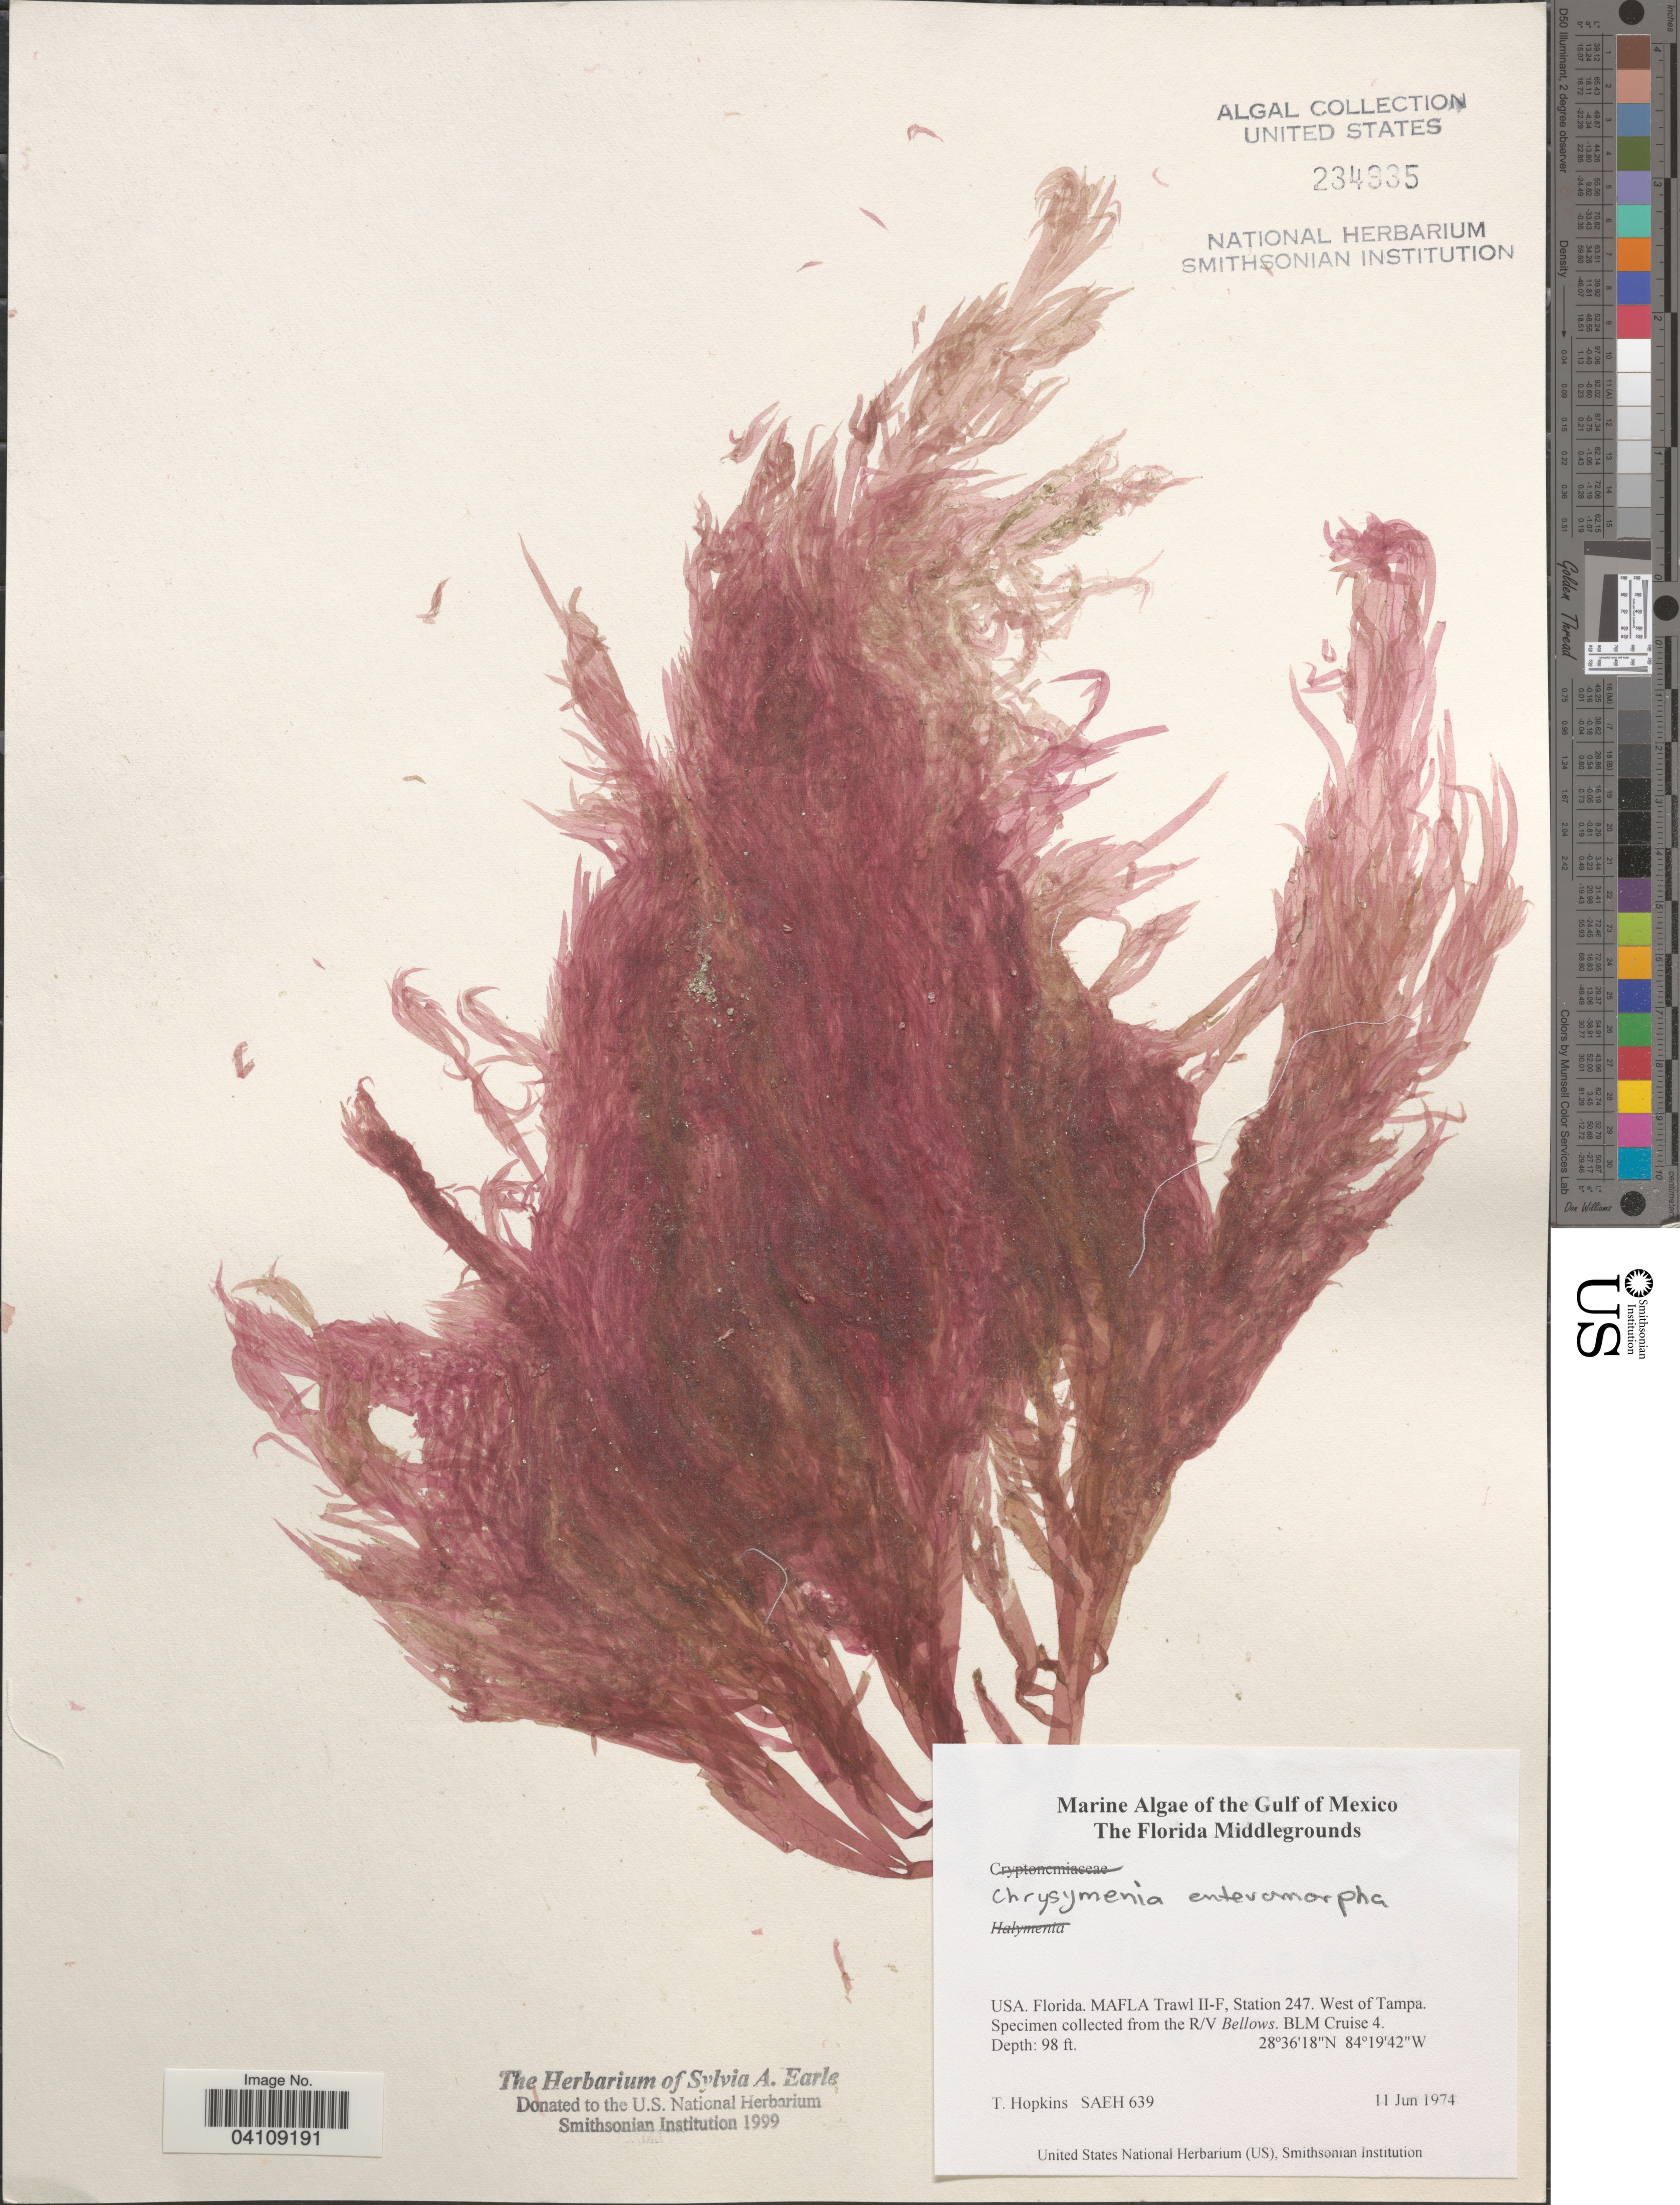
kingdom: Plantae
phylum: Rhodophyta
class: Florideophyceae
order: Rhodymeniales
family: Rhodymeniaceae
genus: Botryocladia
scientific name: Botryocladia enteromorpha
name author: (Harv.) W.E. Schmidt et al. in W.E. Schmidt et al.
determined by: Algae name updating Project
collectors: T. Hopkins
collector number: SAEH 639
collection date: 1974-06-11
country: United States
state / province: Florida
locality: Gulf of Mexico. The Florida Middlegrounds. Florida. MAFLA Trawl II-F, Station 247. West of Tampa. From the R/V Bellows. BLM Cruise 4.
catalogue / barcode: US 234935